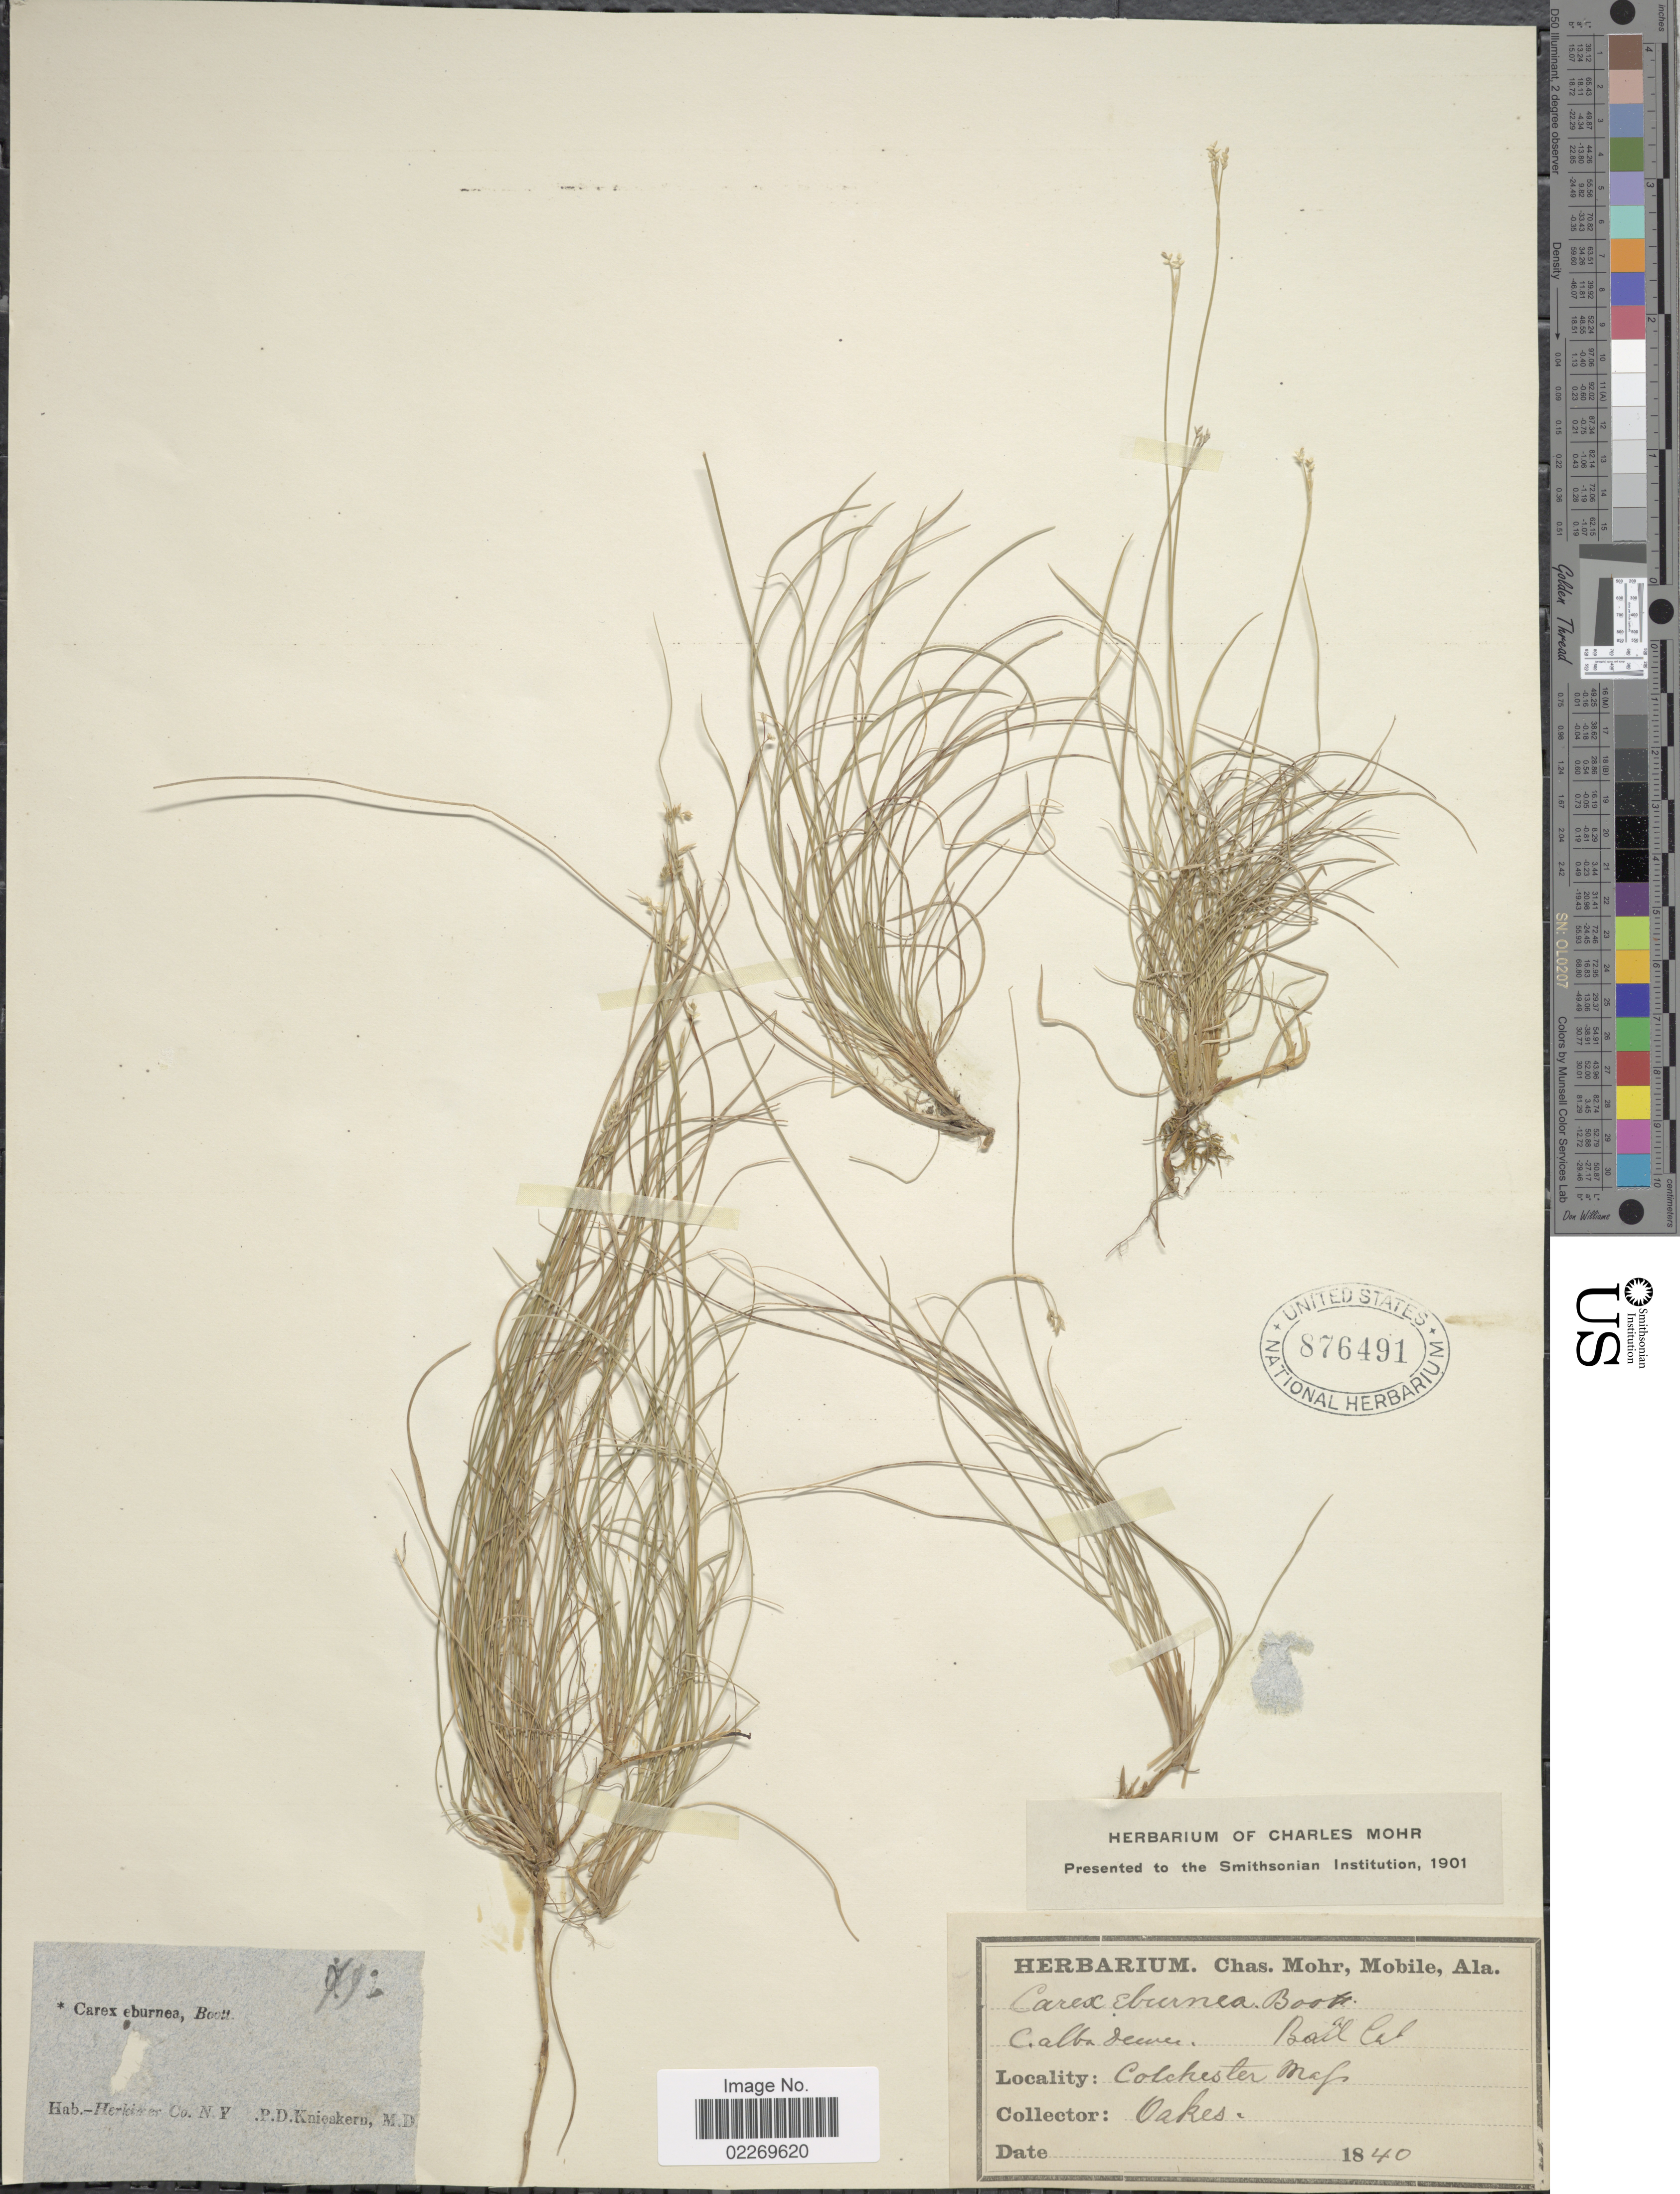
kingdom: Plantae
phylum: Tracheophyta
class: Liliopsida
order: Poales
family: Cyperaceae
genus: Carex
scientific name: Carex eburnea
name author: Boott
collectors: P. D. Knieskern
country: United States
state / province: New York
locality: Herkimer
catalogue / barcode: US 876491-2